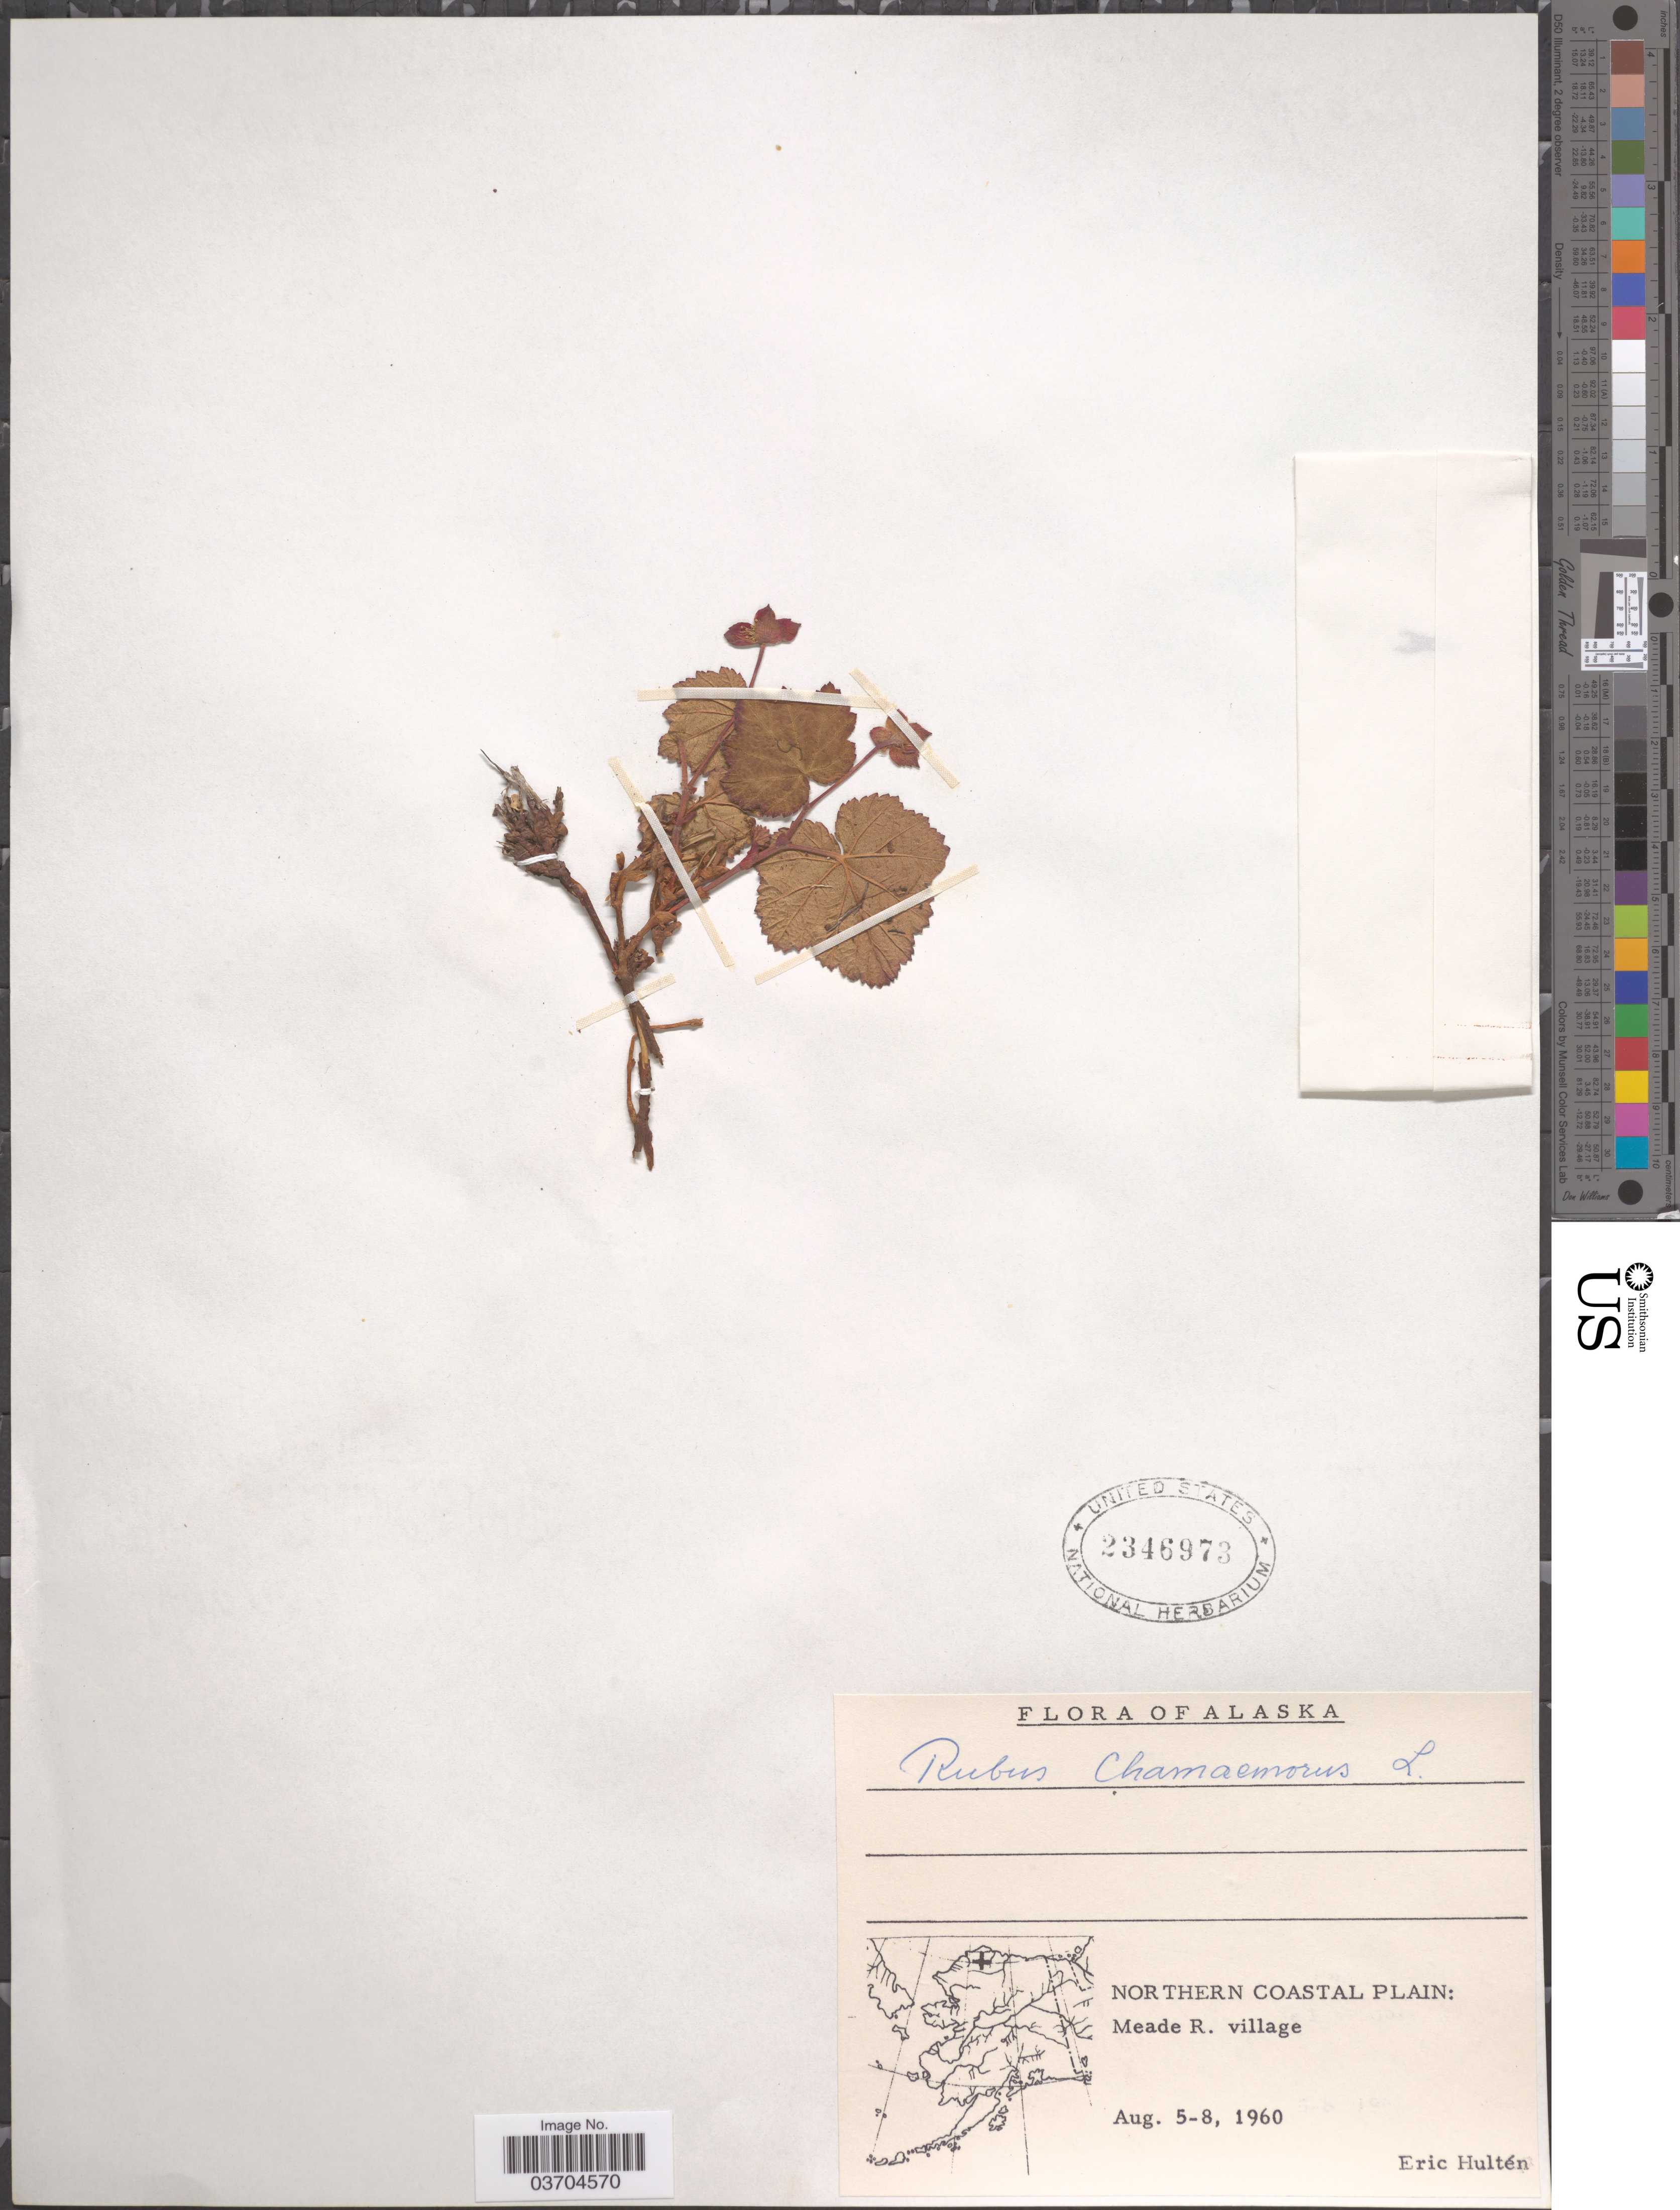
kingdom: Plantae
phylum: Tracheophyta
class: Magnoliopsida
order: Rosales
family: Rosaceae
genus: Rubus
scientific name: Rubus chamaemorus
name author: L.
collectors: E. G. Hultén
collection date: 1960-08-05/1960-08-08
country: United States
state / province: Alaska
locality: Northern Coastal Plain: Meade R. village.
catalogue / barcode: US 2346973